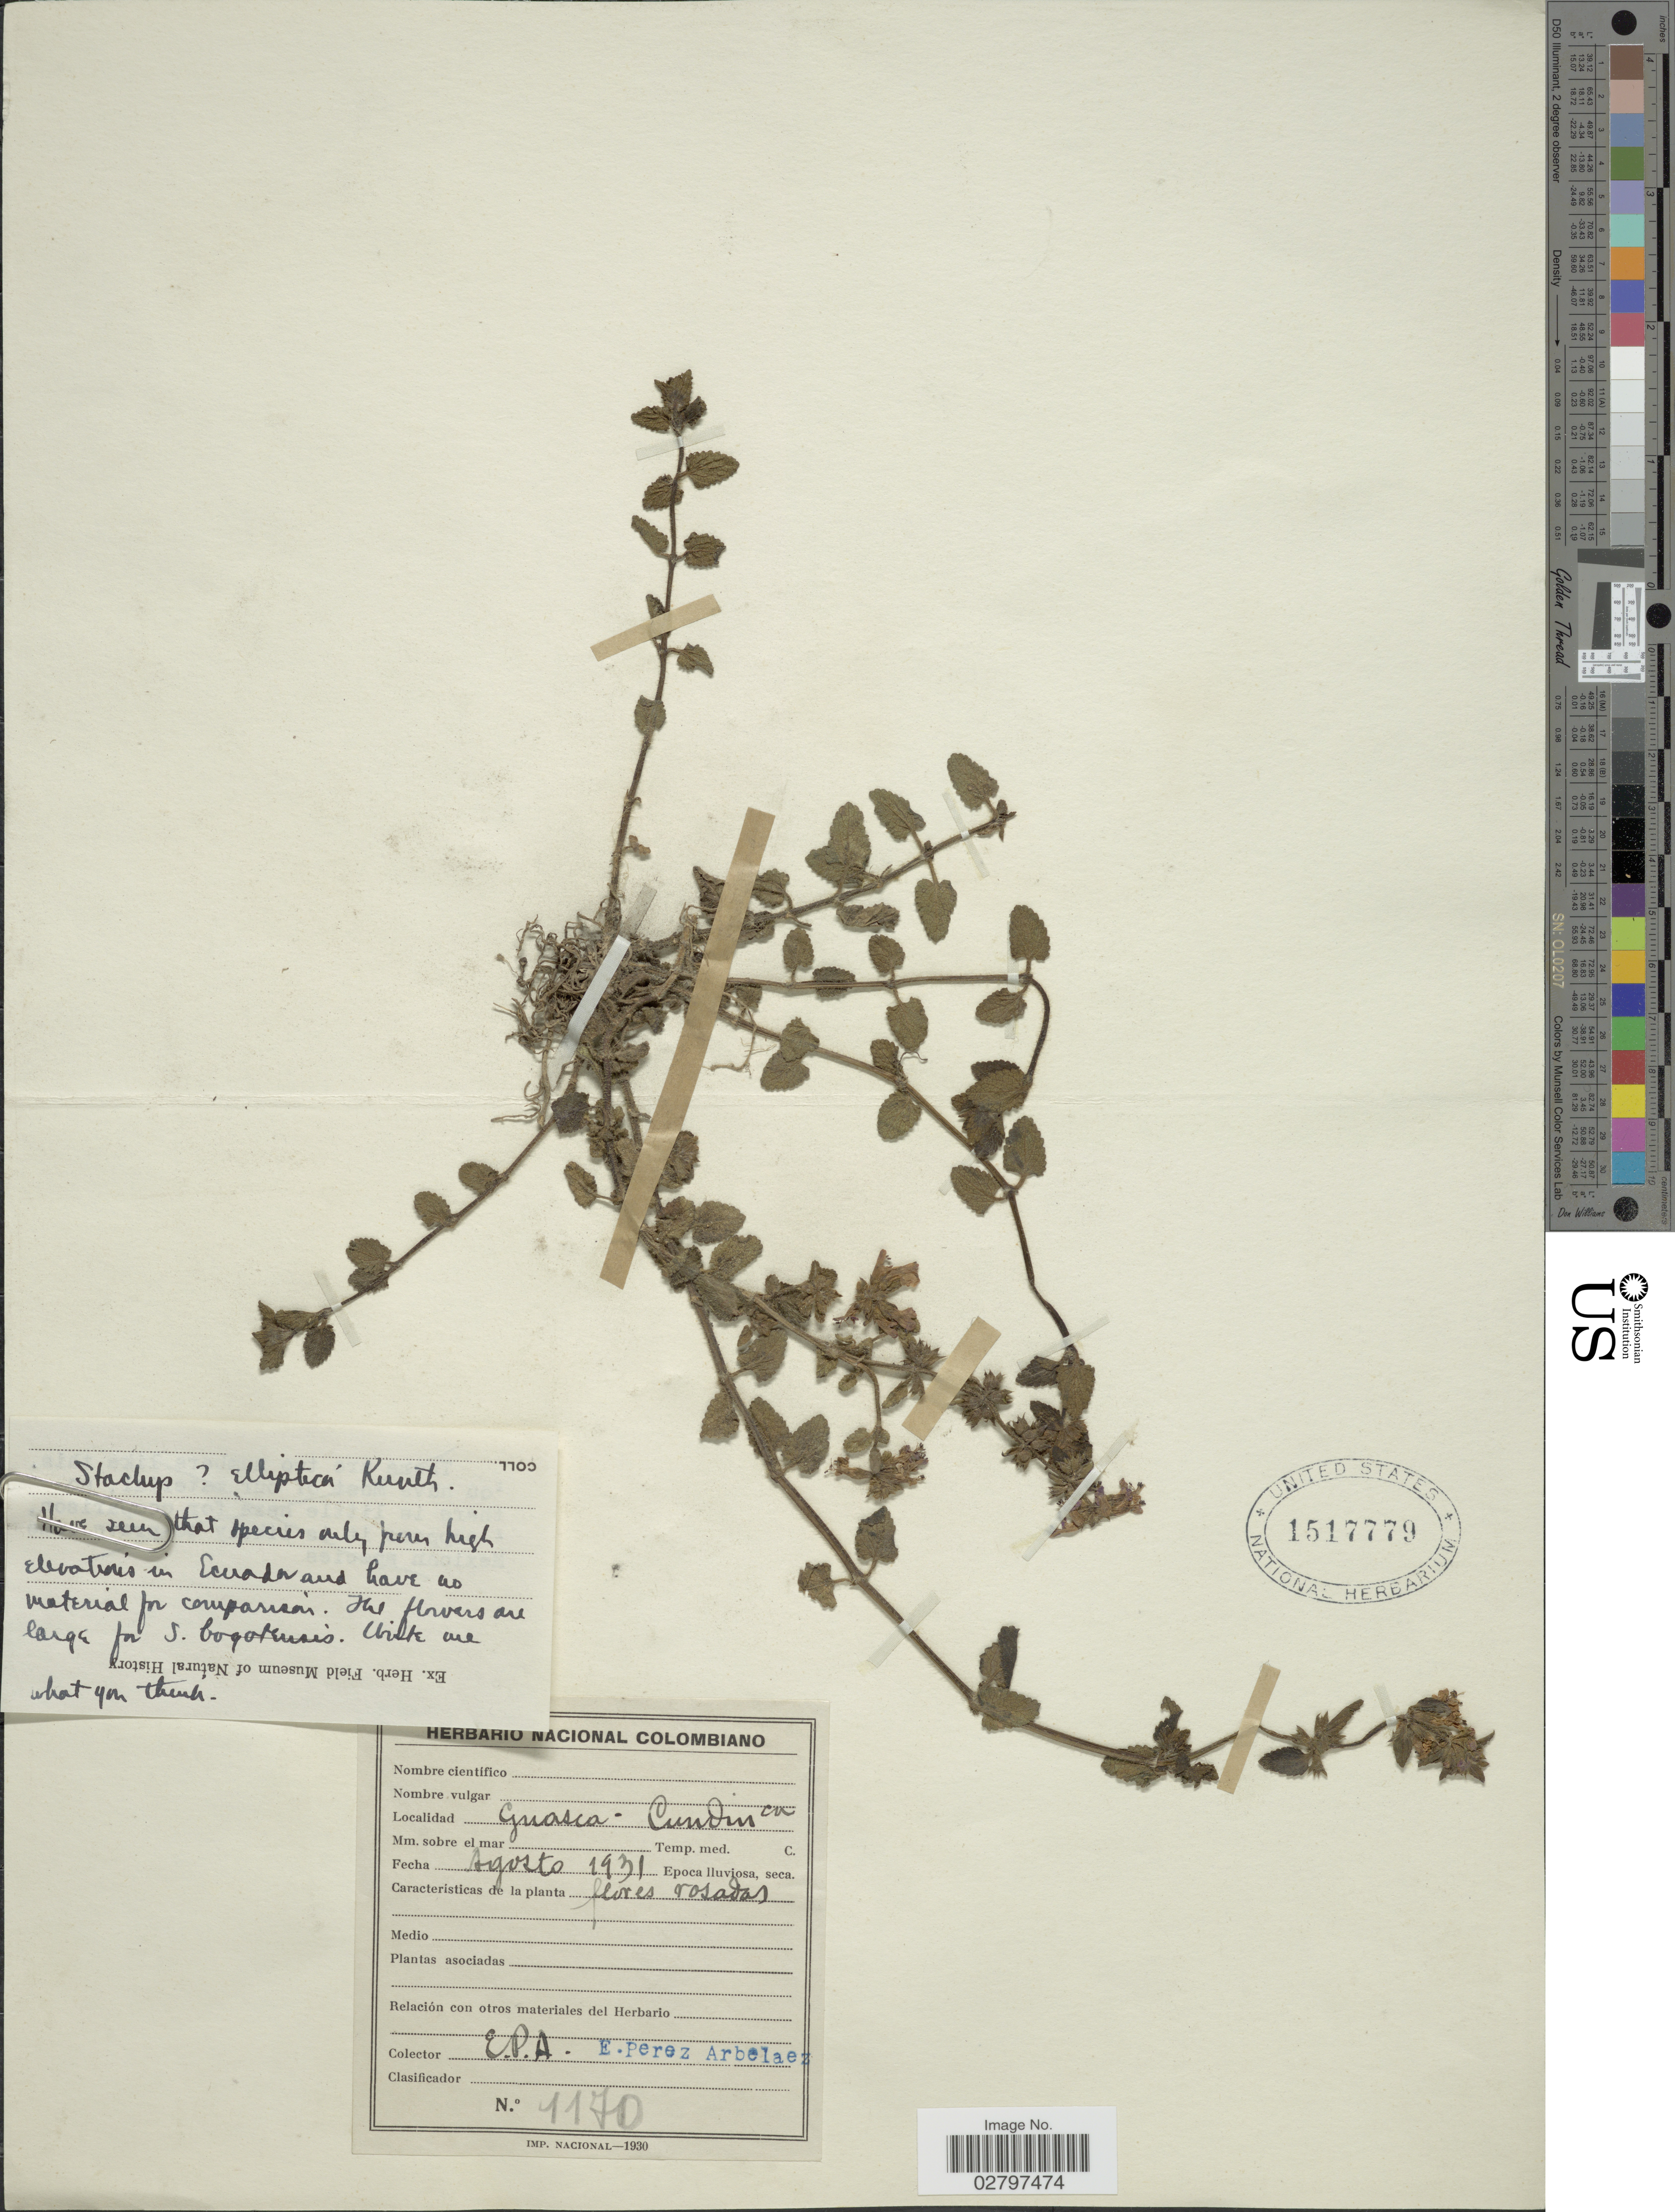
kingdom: Plantae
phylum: Tracheophyta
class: Magnoliopsida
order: Lamiales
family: Lamiaceae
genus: Stachys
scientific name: Stachys elliptica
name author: Kunth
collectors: E. Pérez Arbeláez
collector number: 1170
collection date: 1931-08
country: Colombia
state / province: Cundinamarca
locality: Guasca-Cundinca.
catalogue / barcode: US 1517779